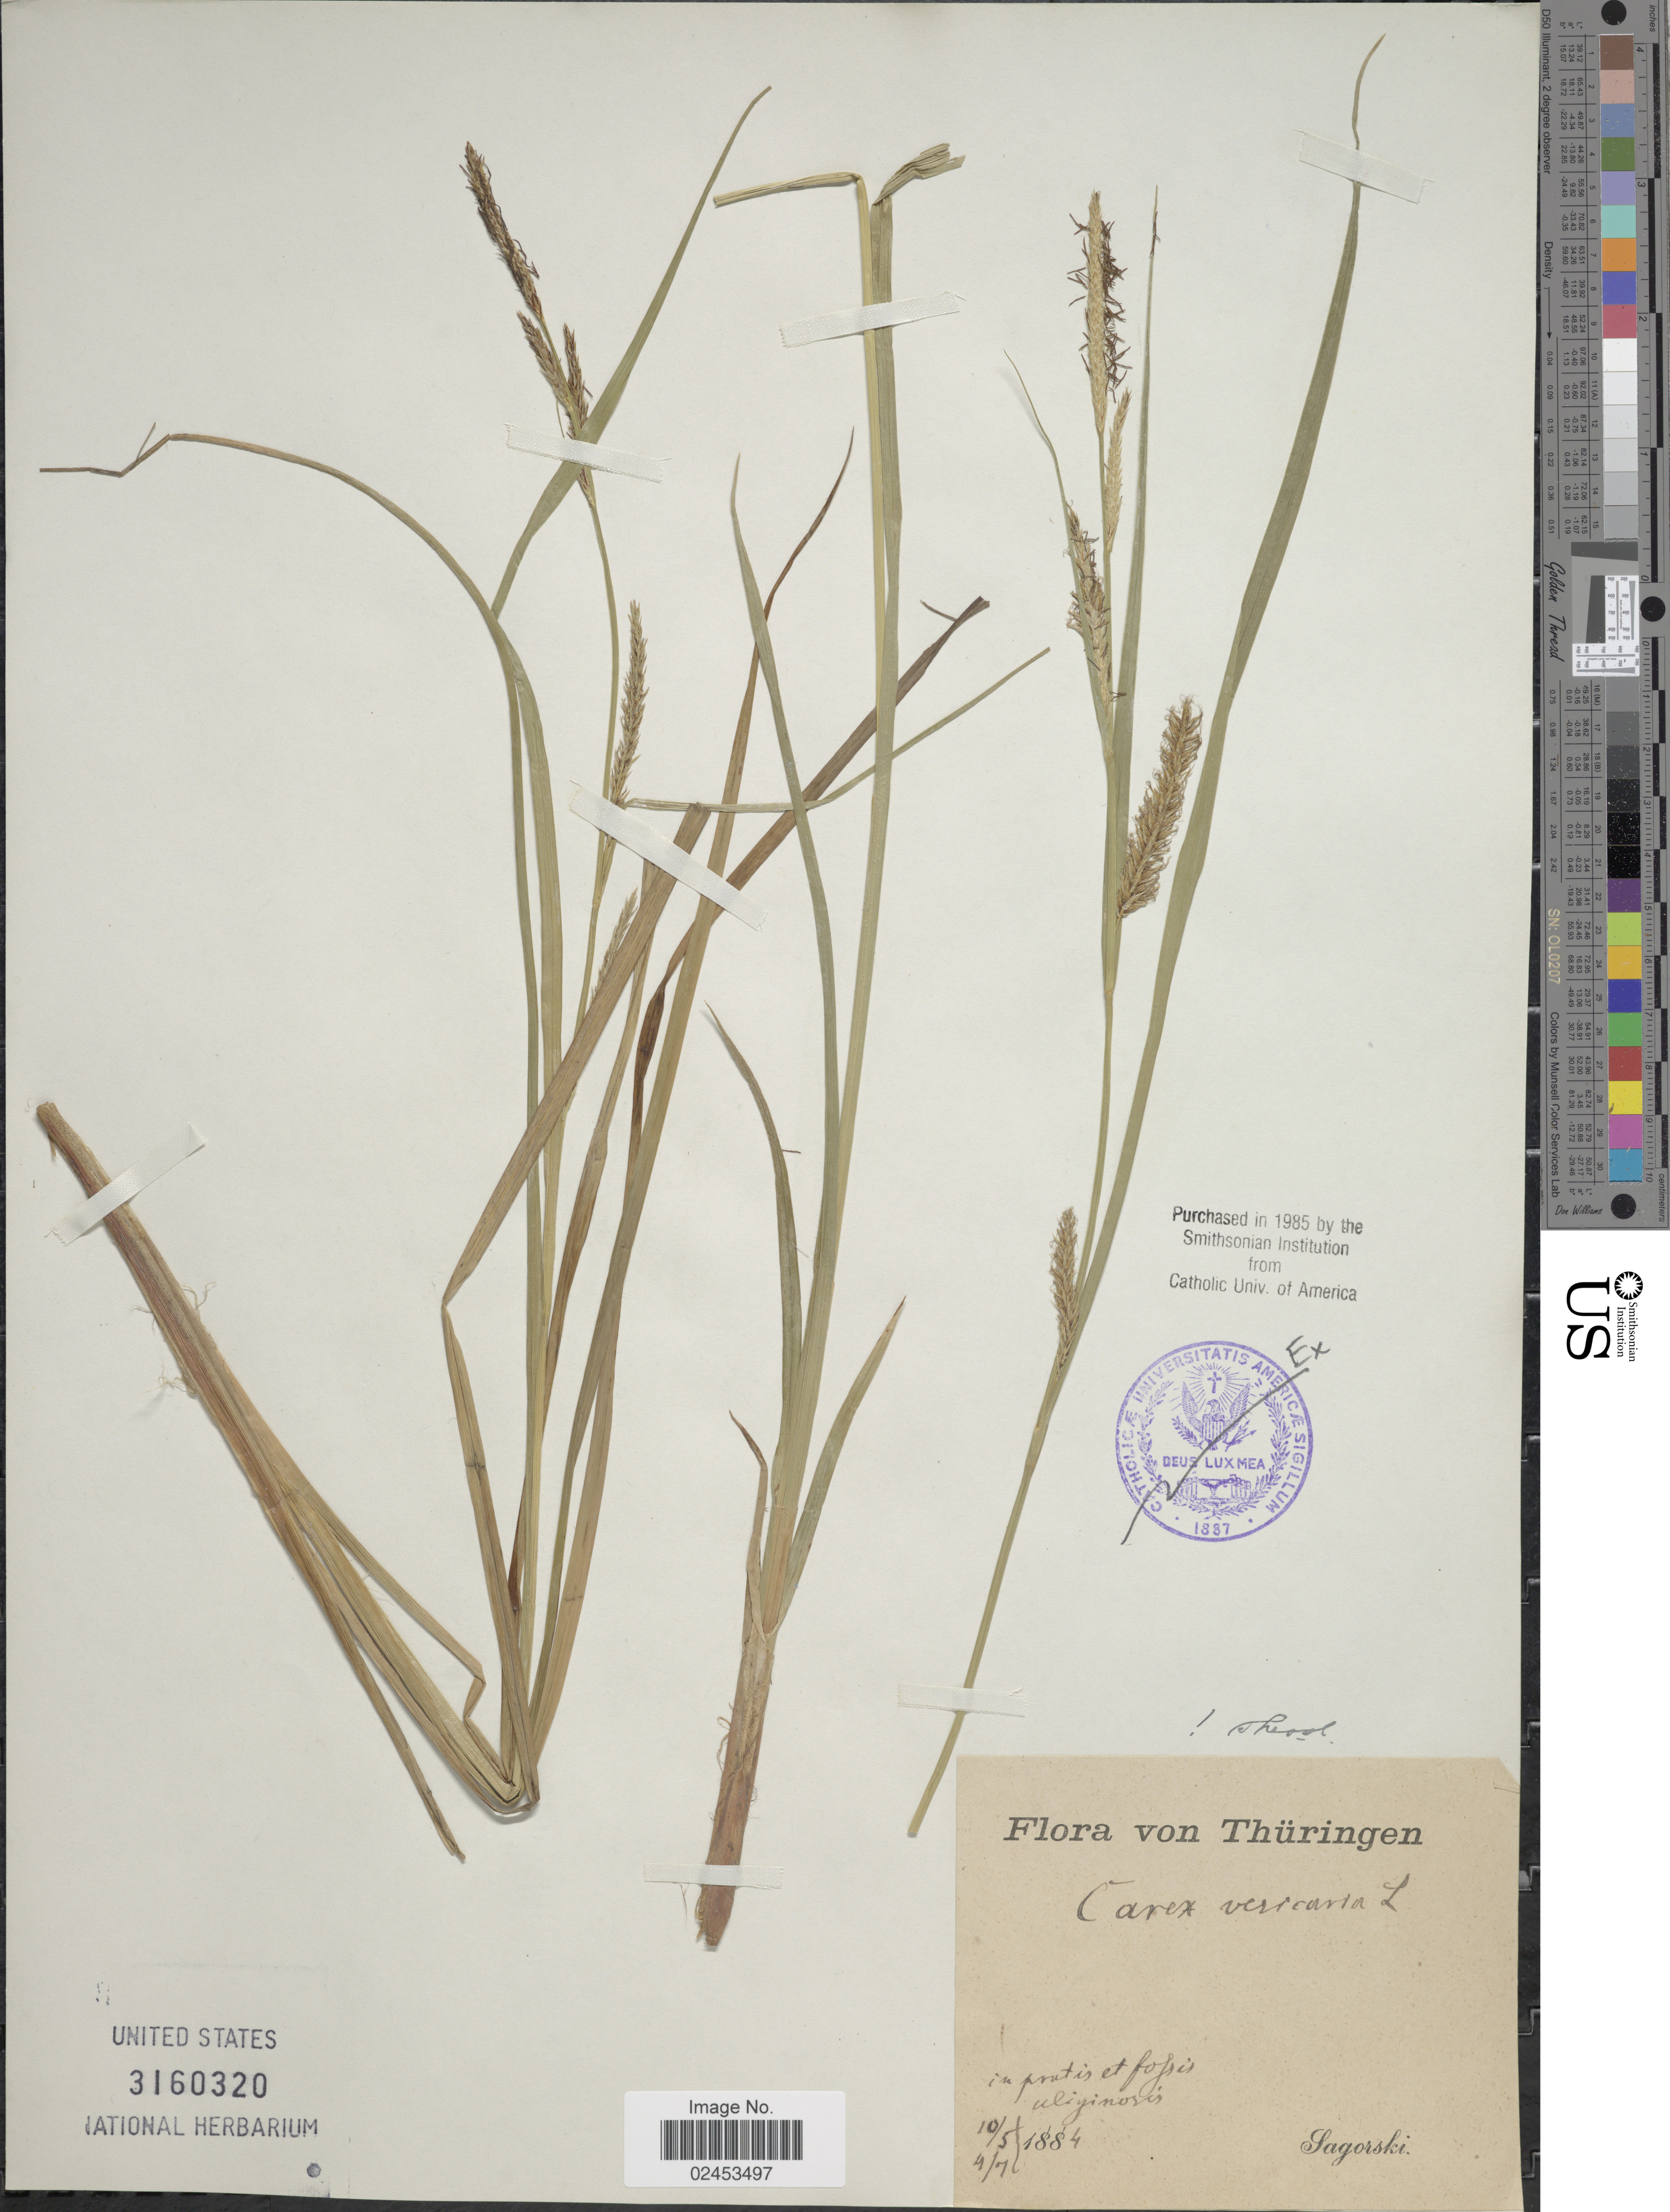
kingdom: Plantae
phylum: Tracheophyta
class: Liliopsida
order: Poales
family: Cyperaceae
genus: Carex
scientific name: Carex vesicaria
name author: L.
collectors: -. Sagorski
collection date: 1884-05-10/1884-07-04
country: Germany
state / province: Thuringia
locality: In pantis et fossis uliginosis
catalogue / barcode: US 3160320